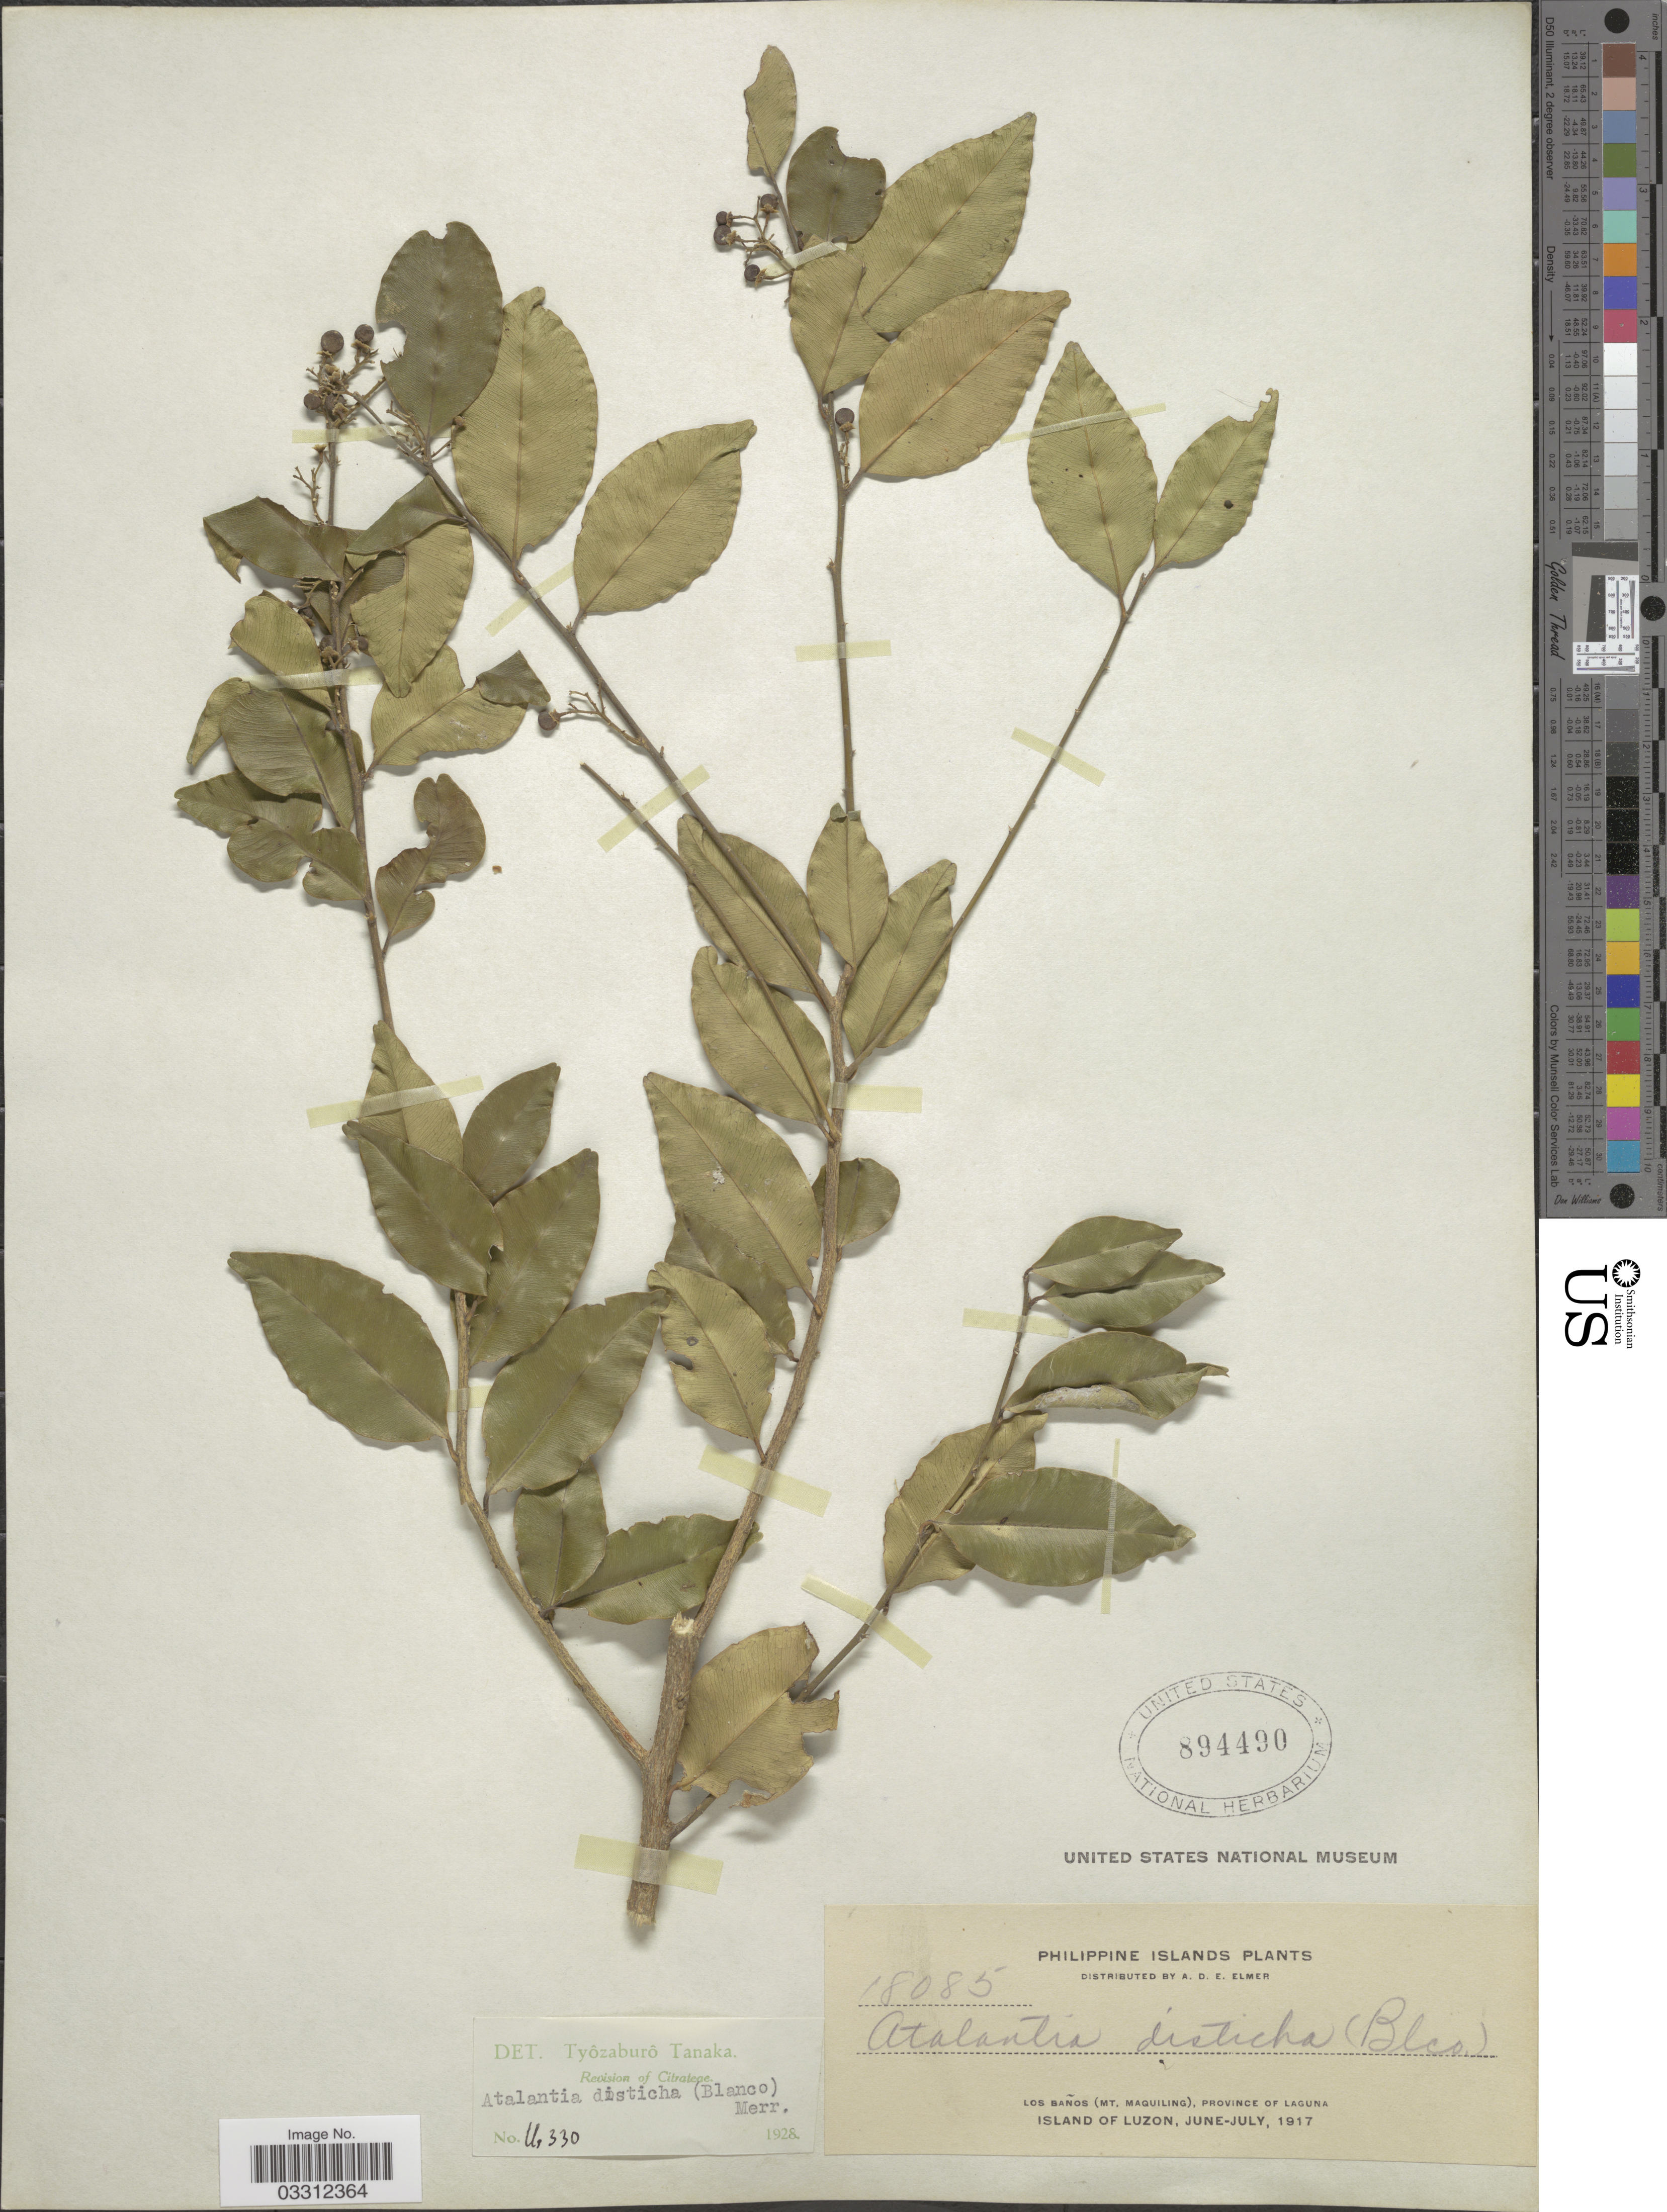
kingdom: Plantae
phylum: Tracheophyta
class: Magnoliopsida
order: Sapindales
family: Rutaceae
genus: Atalantia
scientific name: Atalantia racemosa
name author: Wight ex Hook.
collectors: A. D. E. Elmer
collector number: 18085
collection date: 1917-06/1917-07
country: Philippines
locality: Los Baños (Mt. Maquiling), Province of Laguna. Island of Luzon.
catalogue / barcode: US 894490